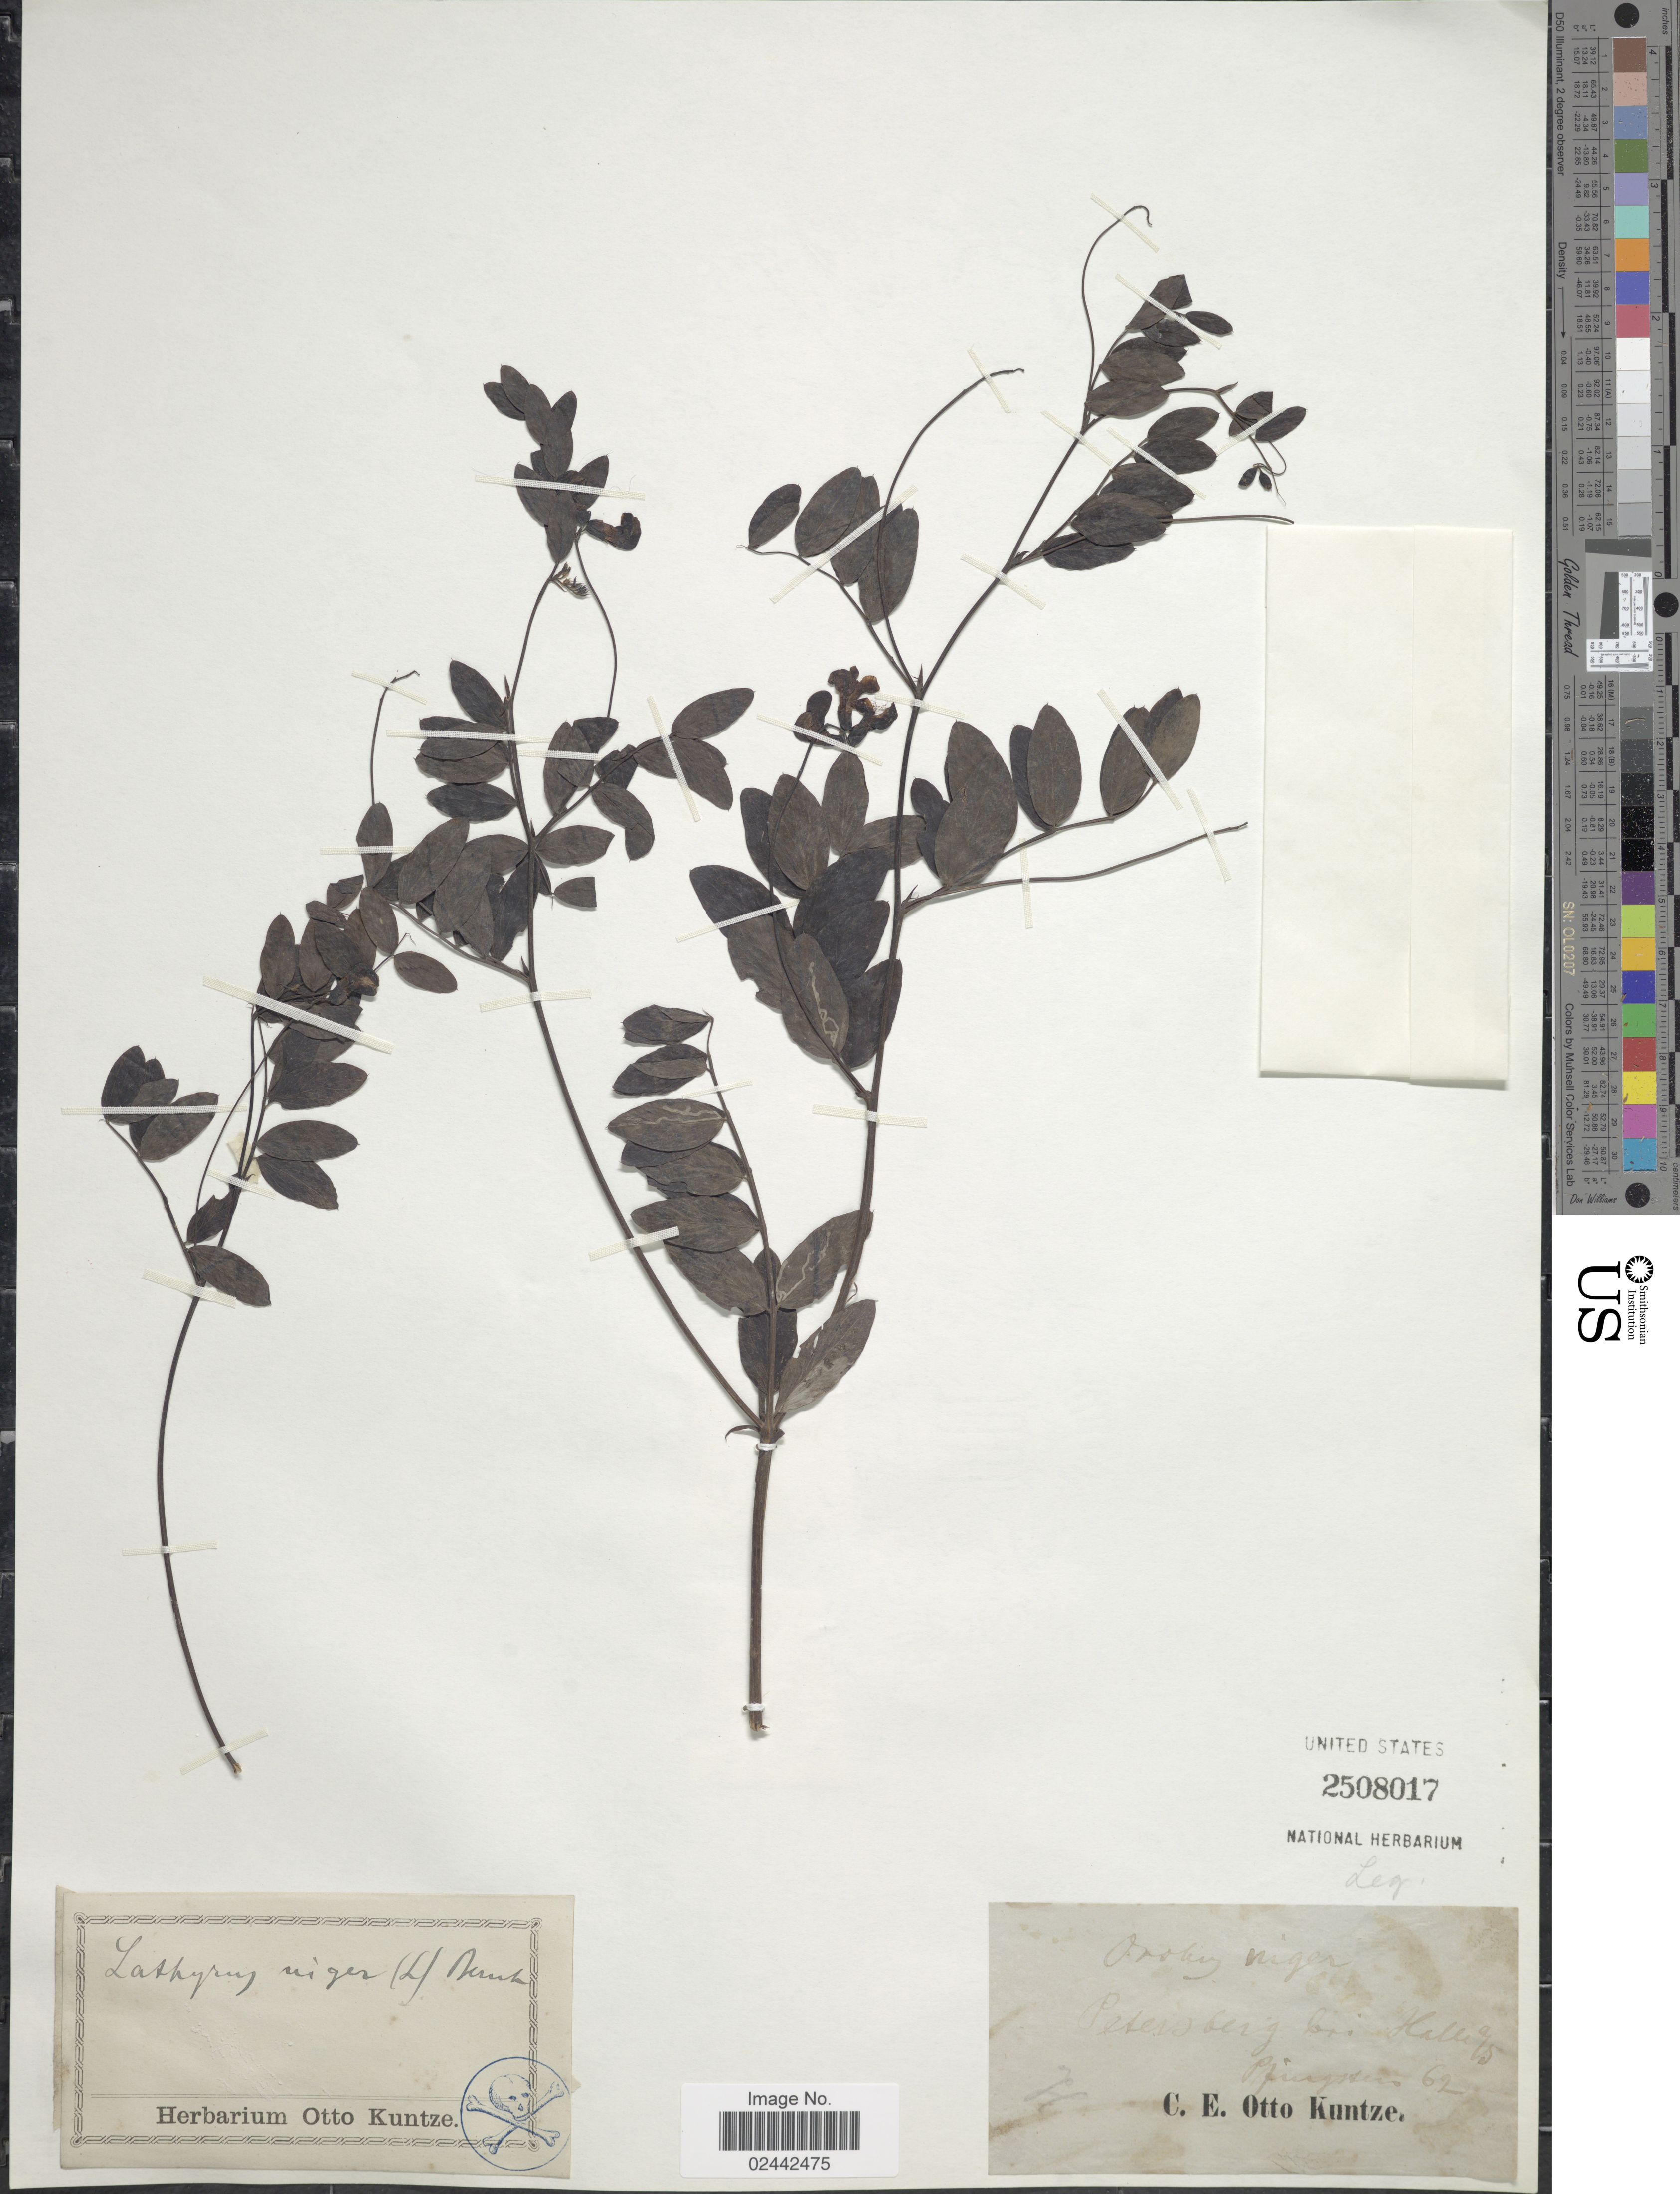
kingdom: Plantae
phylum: Tracheophyta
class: Magnoliopsida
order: Fabales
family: Fabaceae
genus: Lathyrus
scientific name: Lathyrus niger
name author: (L.) Bernh.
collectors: C.E.O. Kuntze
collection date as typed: Transcribed d/m/y: /6/62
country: Germany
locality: Petersberg bai Halle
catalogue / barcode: US 2508017